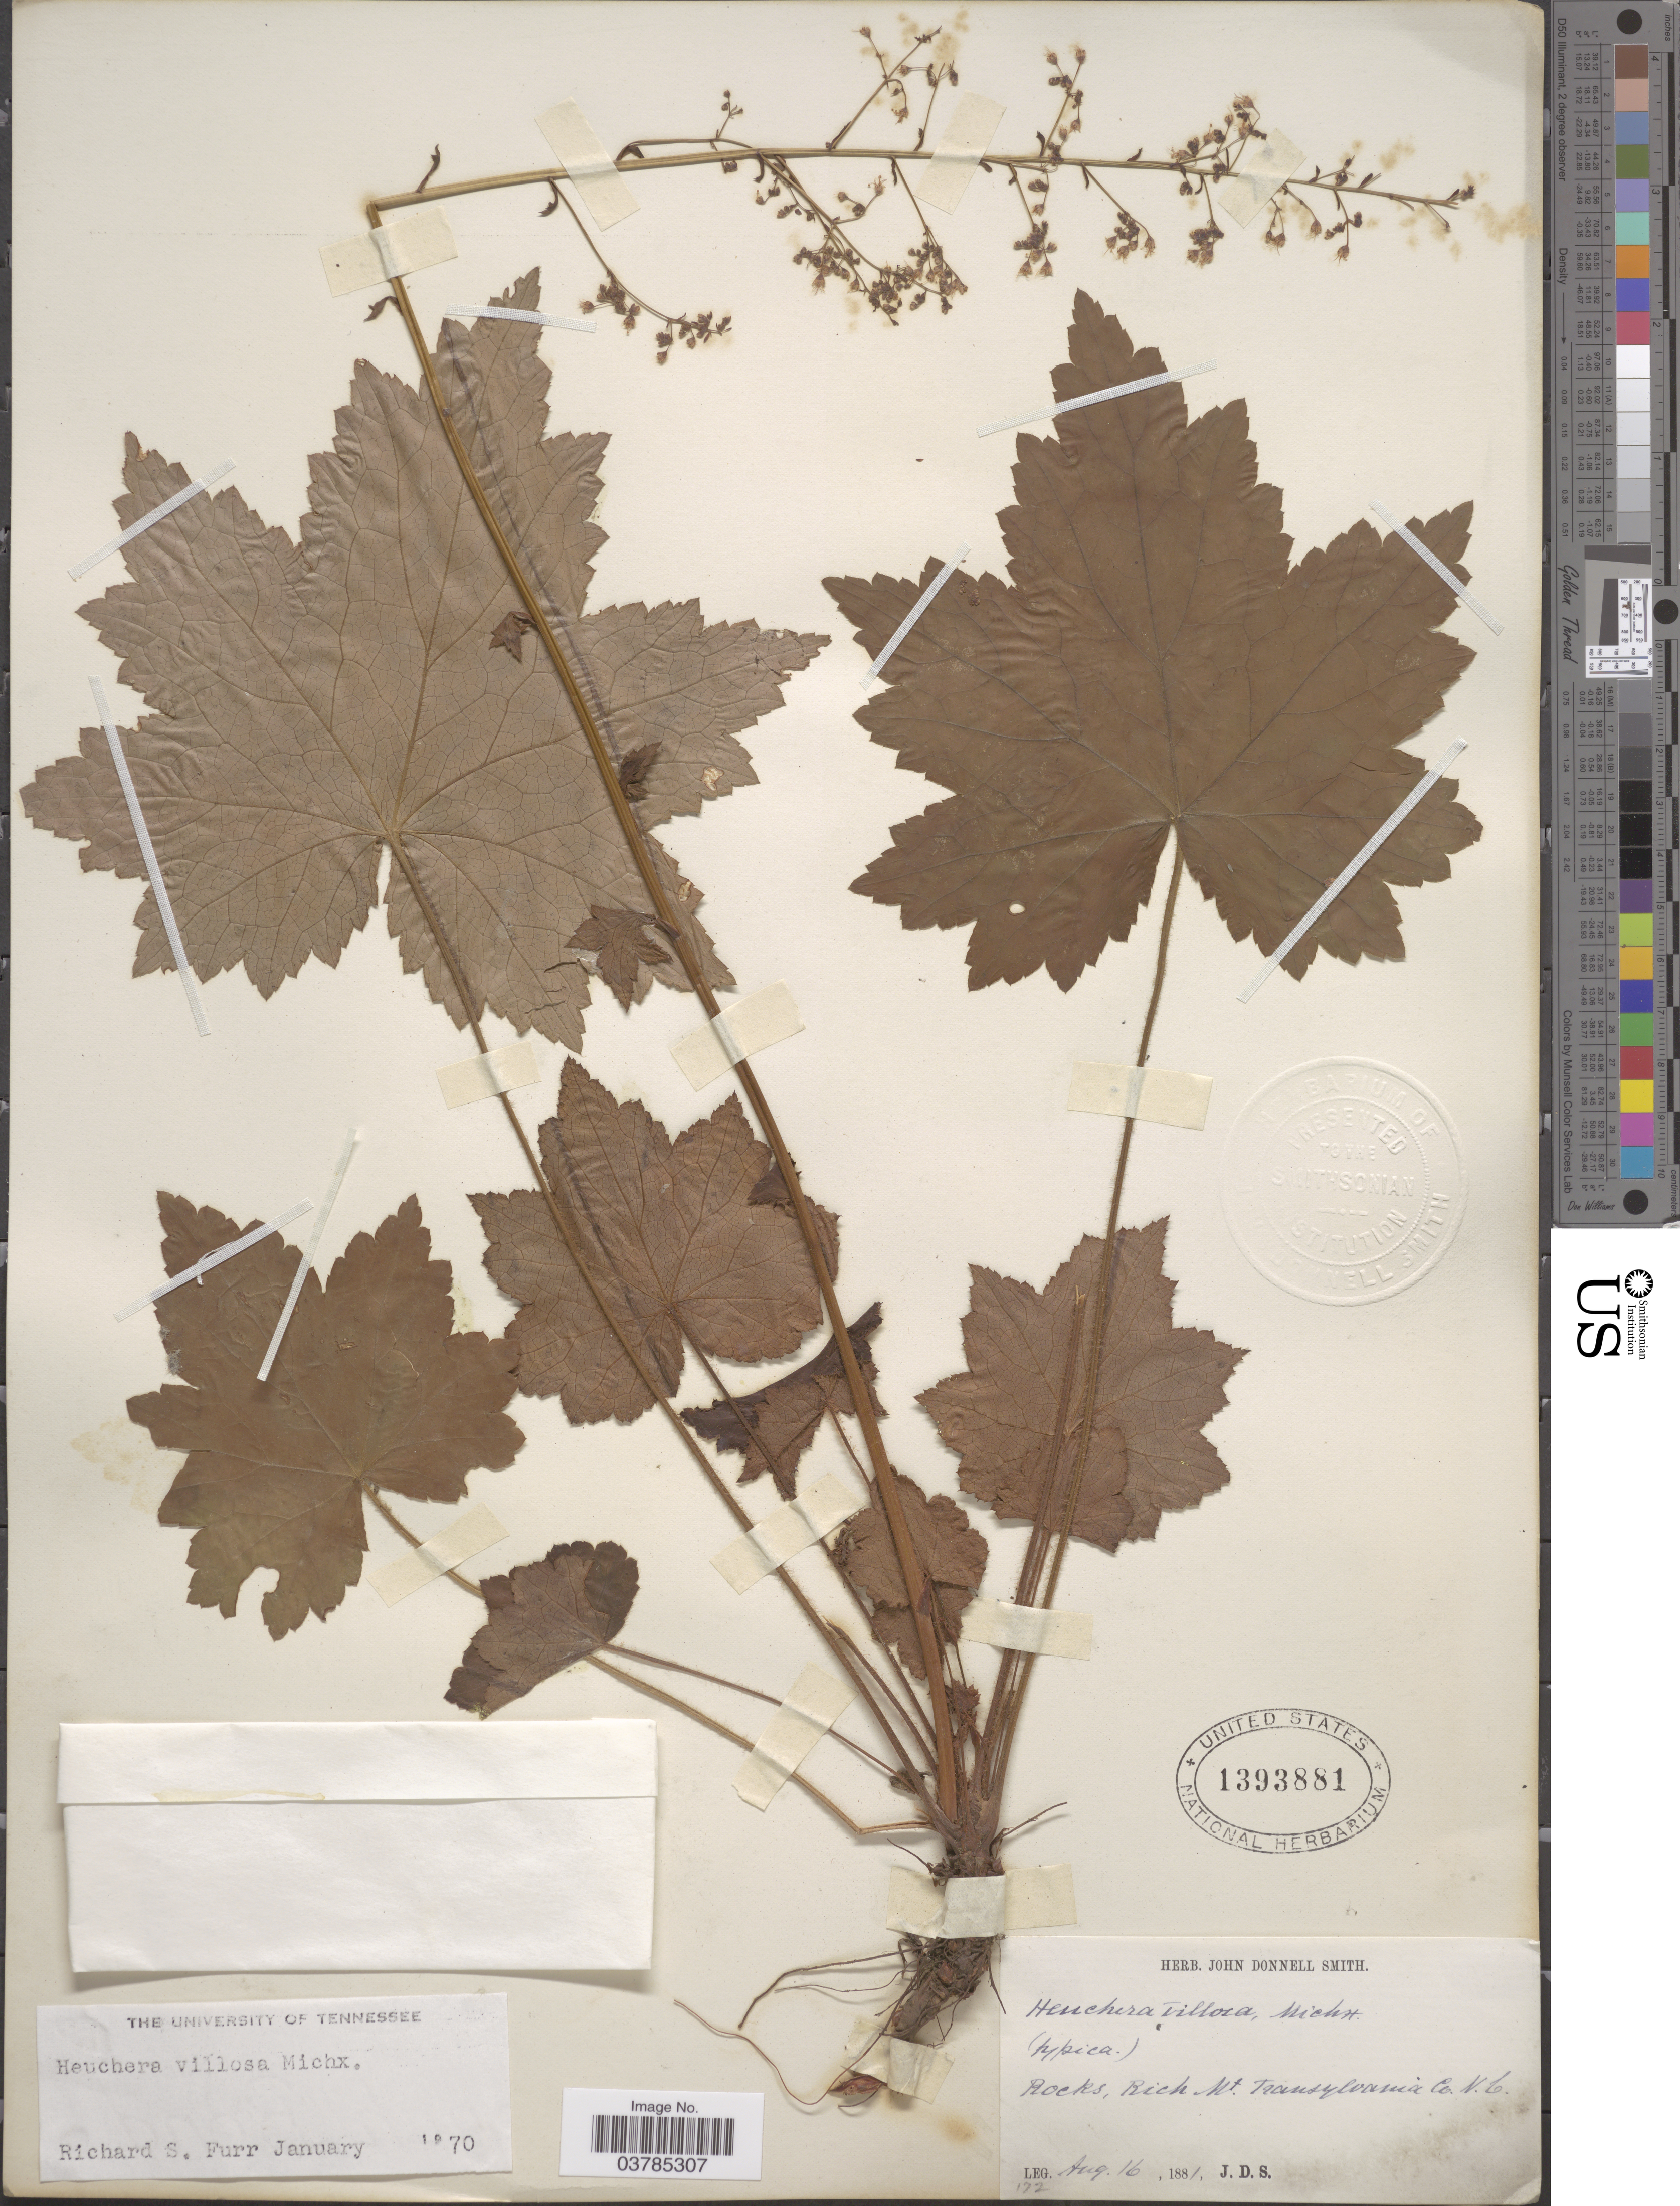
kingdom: Plantae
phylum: Tracheophyta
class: Magnoliopsida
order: Saxifragales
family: Saxifragaceae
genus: Heuchera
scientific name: Heuchera villosa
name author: Michx.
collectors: J. Donnell Smith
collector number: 172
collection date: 1881-08-16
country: United States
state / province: North Carolina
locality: Rich Mt. Transylvania Co.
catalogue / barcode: US 1393881